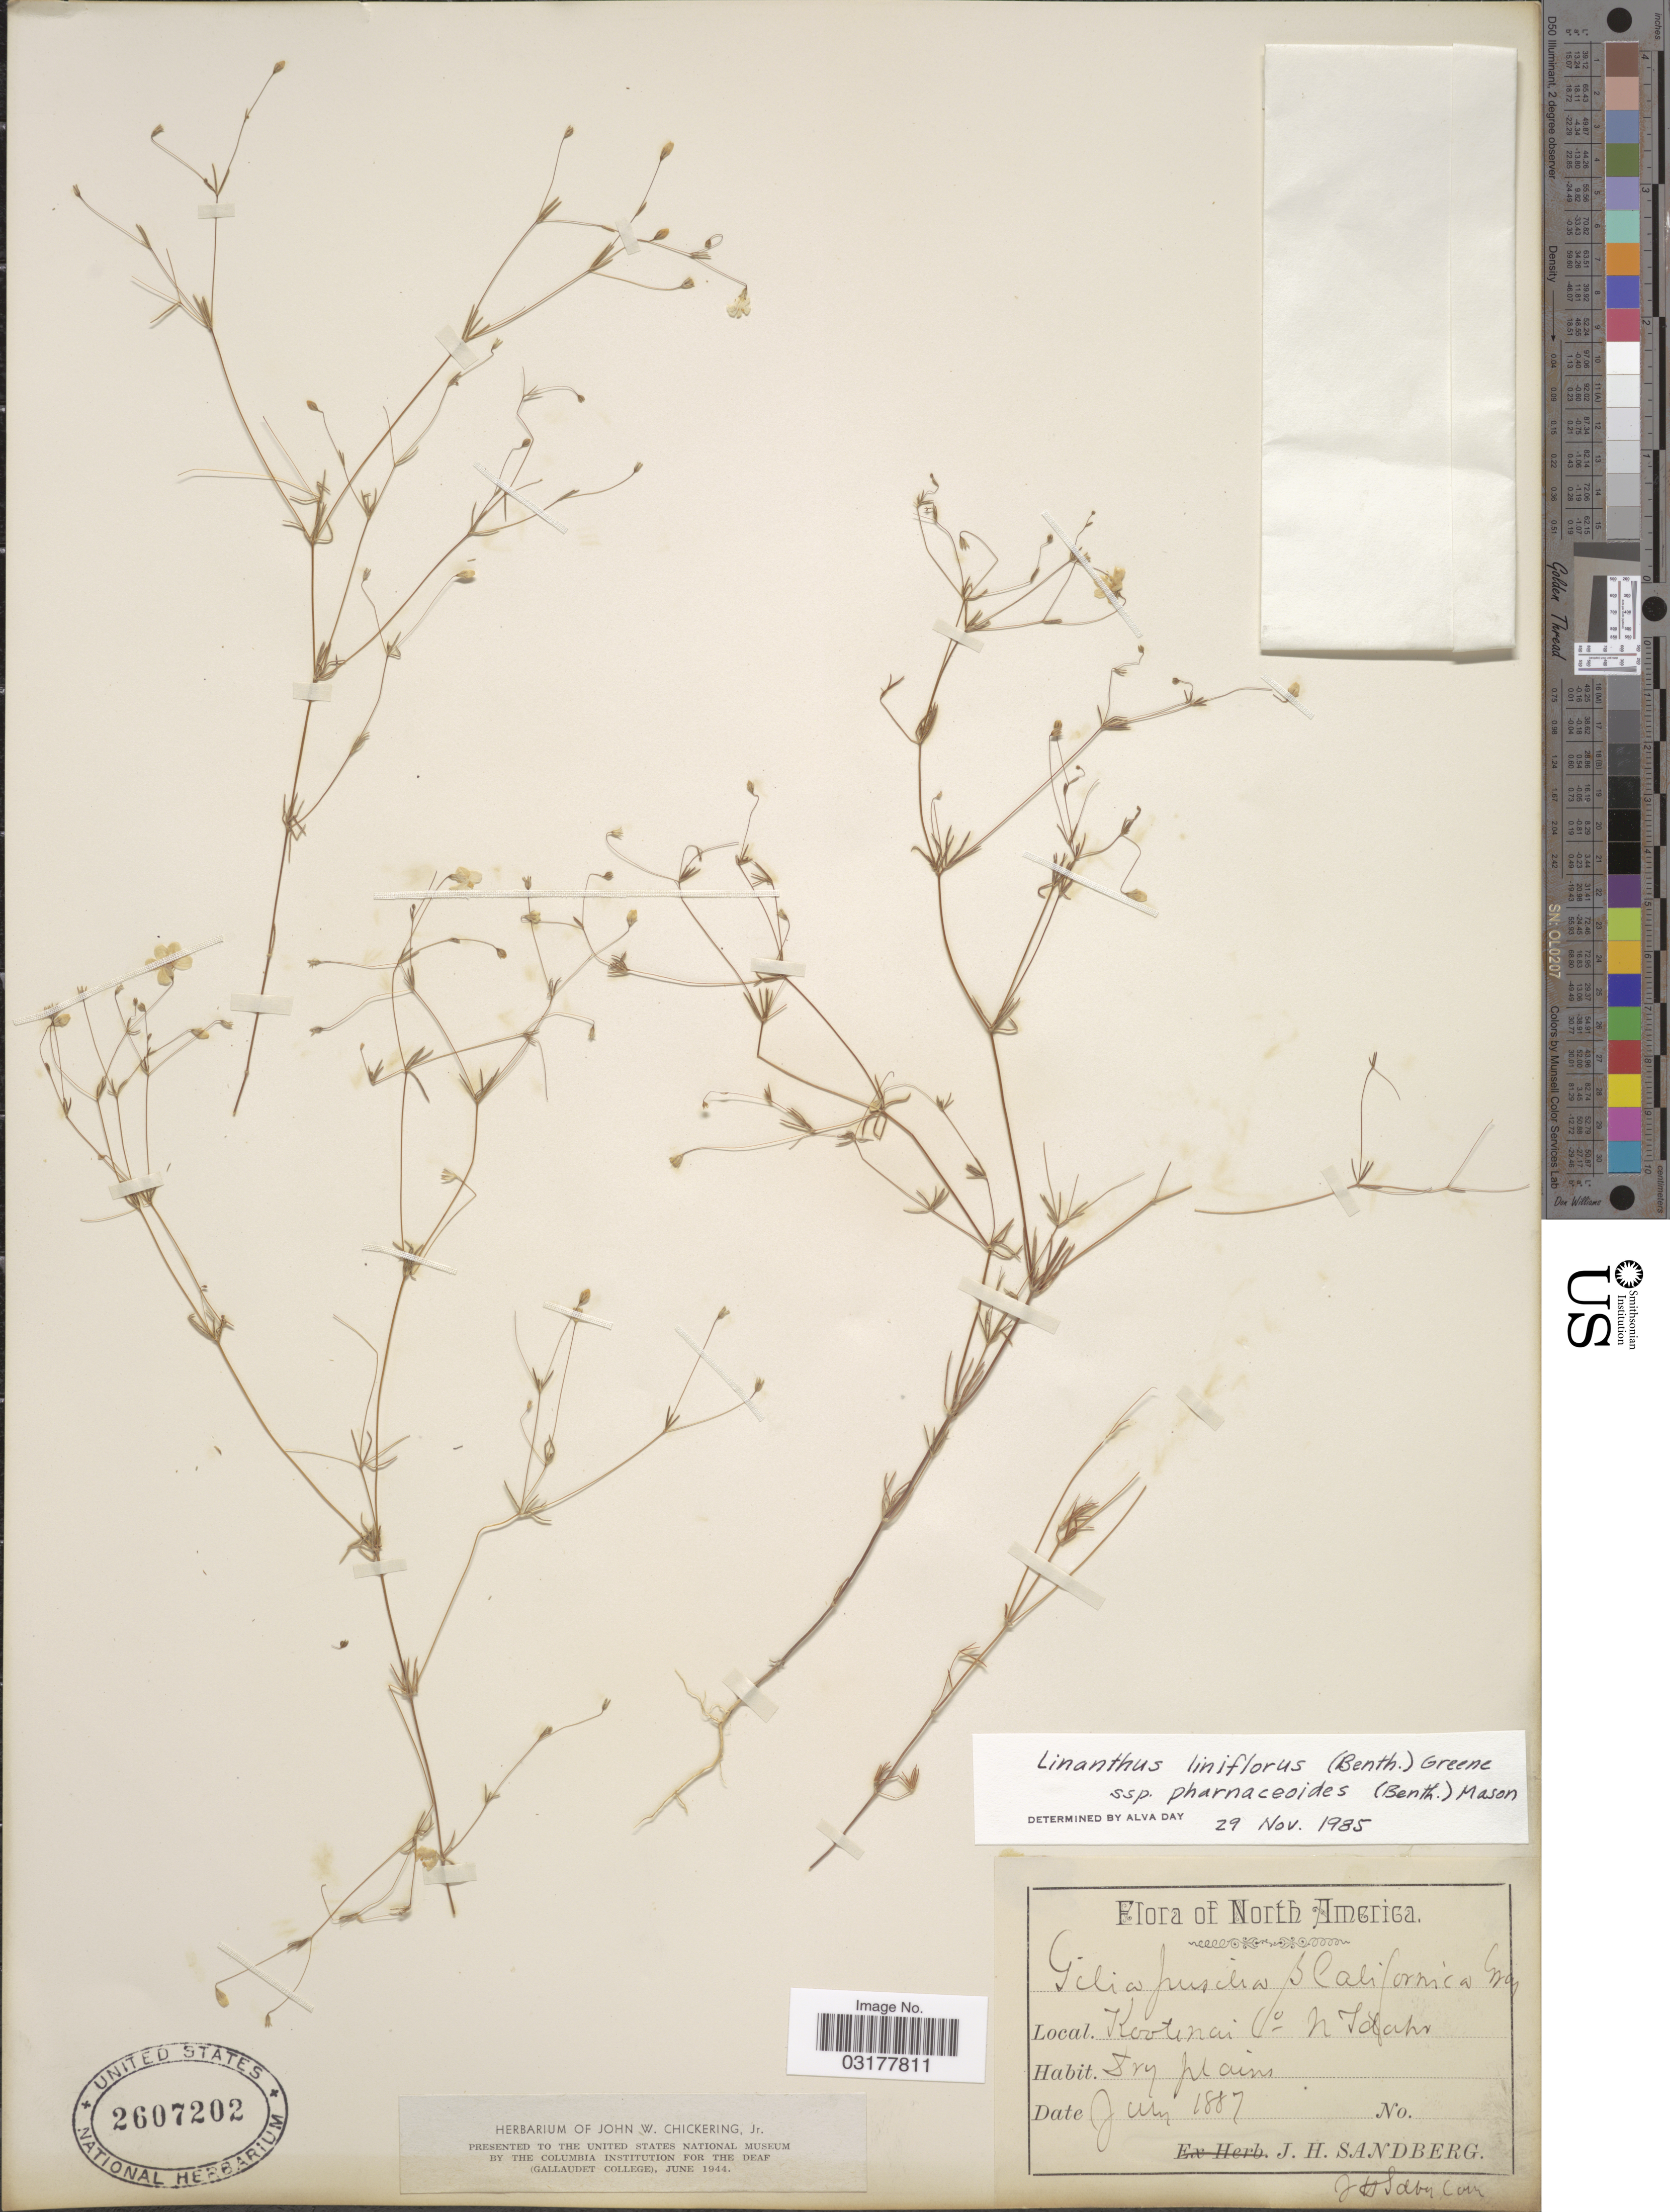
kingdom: Plantae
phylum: Tracheophyta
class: Magnoliopsida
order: Ericales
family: Polemoniaceae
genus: Leptosiphon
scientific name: Leptosiphon liniflorus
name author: (Benth.) J.M. Porter & L.A. Johnson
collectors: J. H. Sandberg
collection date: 1887-06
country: United States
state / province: Idaho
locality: Kootenai Co. N. Idaho.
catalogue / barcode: US 2607202